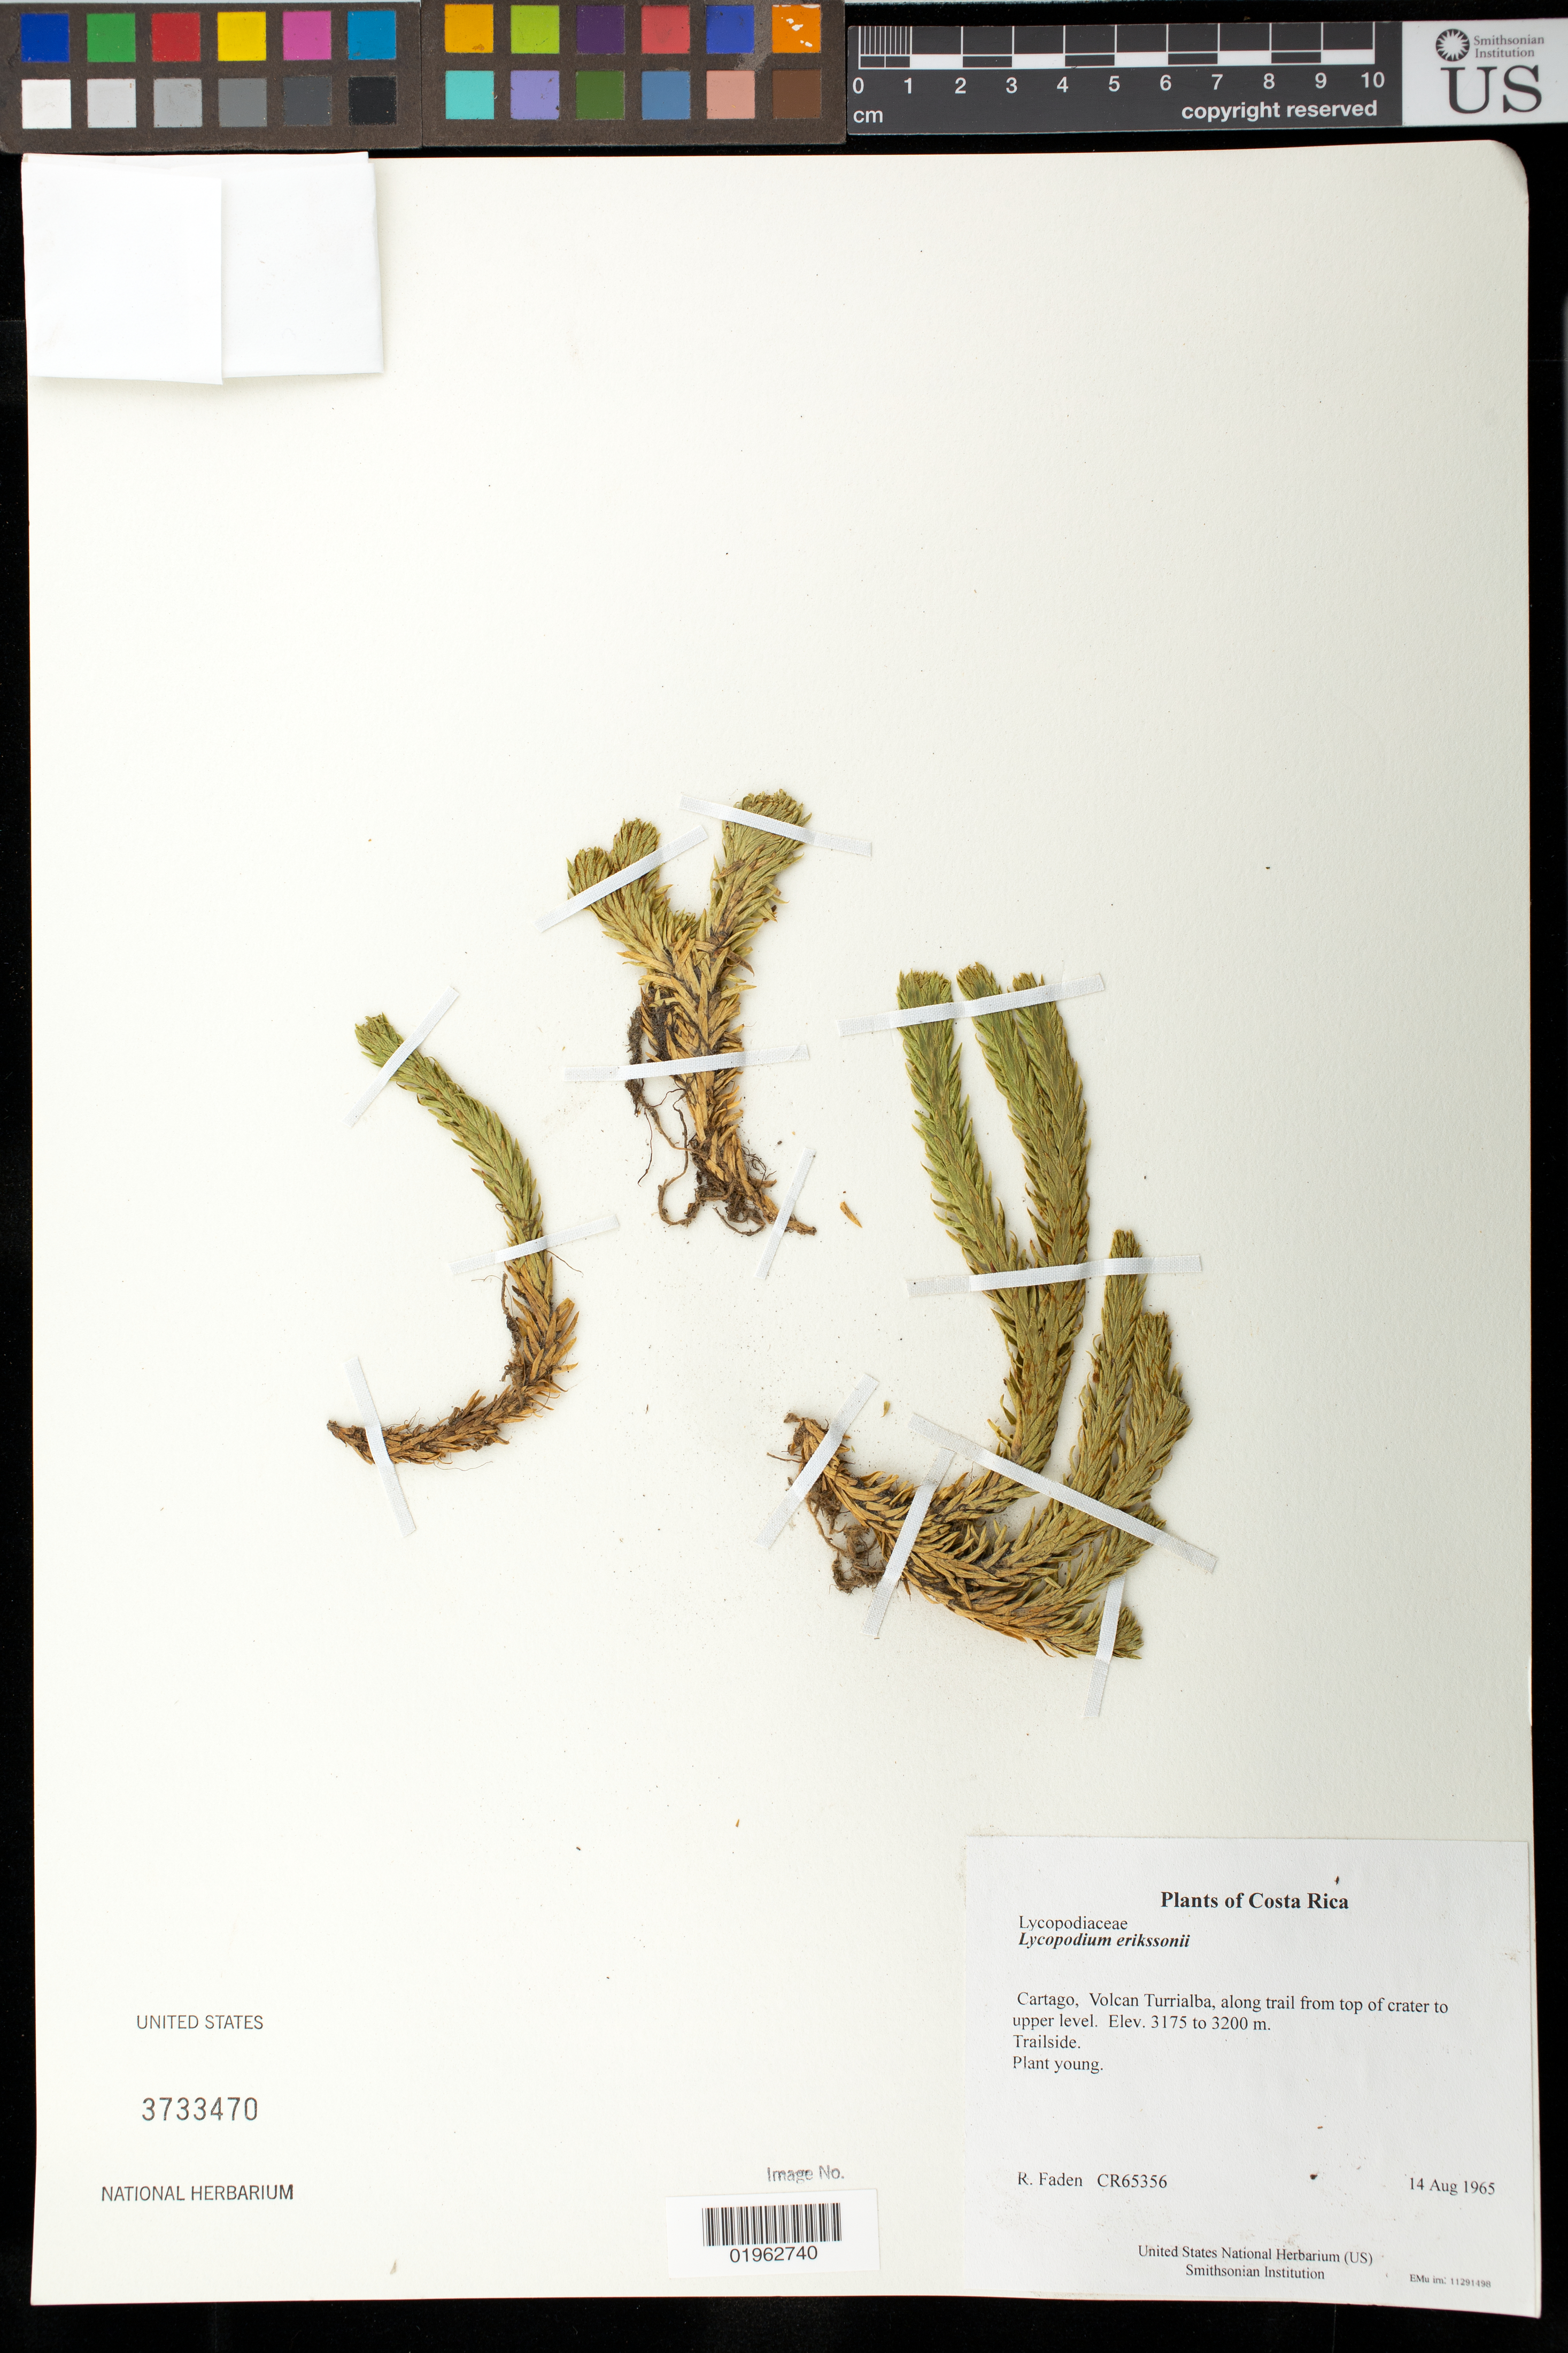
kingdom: Plantae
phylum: Tracheophyta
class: Lycopodiopsida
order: Lycopodiales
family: Lycopodiaceae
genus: Phlegmariurus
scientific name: Phlegmariurus sp.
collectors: R. B. Faden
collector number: CR65356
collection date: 1965-08-14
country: Costa Rica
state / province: Cartago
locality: Volcan Turrialba, along trail from top of crater to upper level.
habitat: Trailside.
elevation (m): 3175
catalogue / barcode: US 3733470